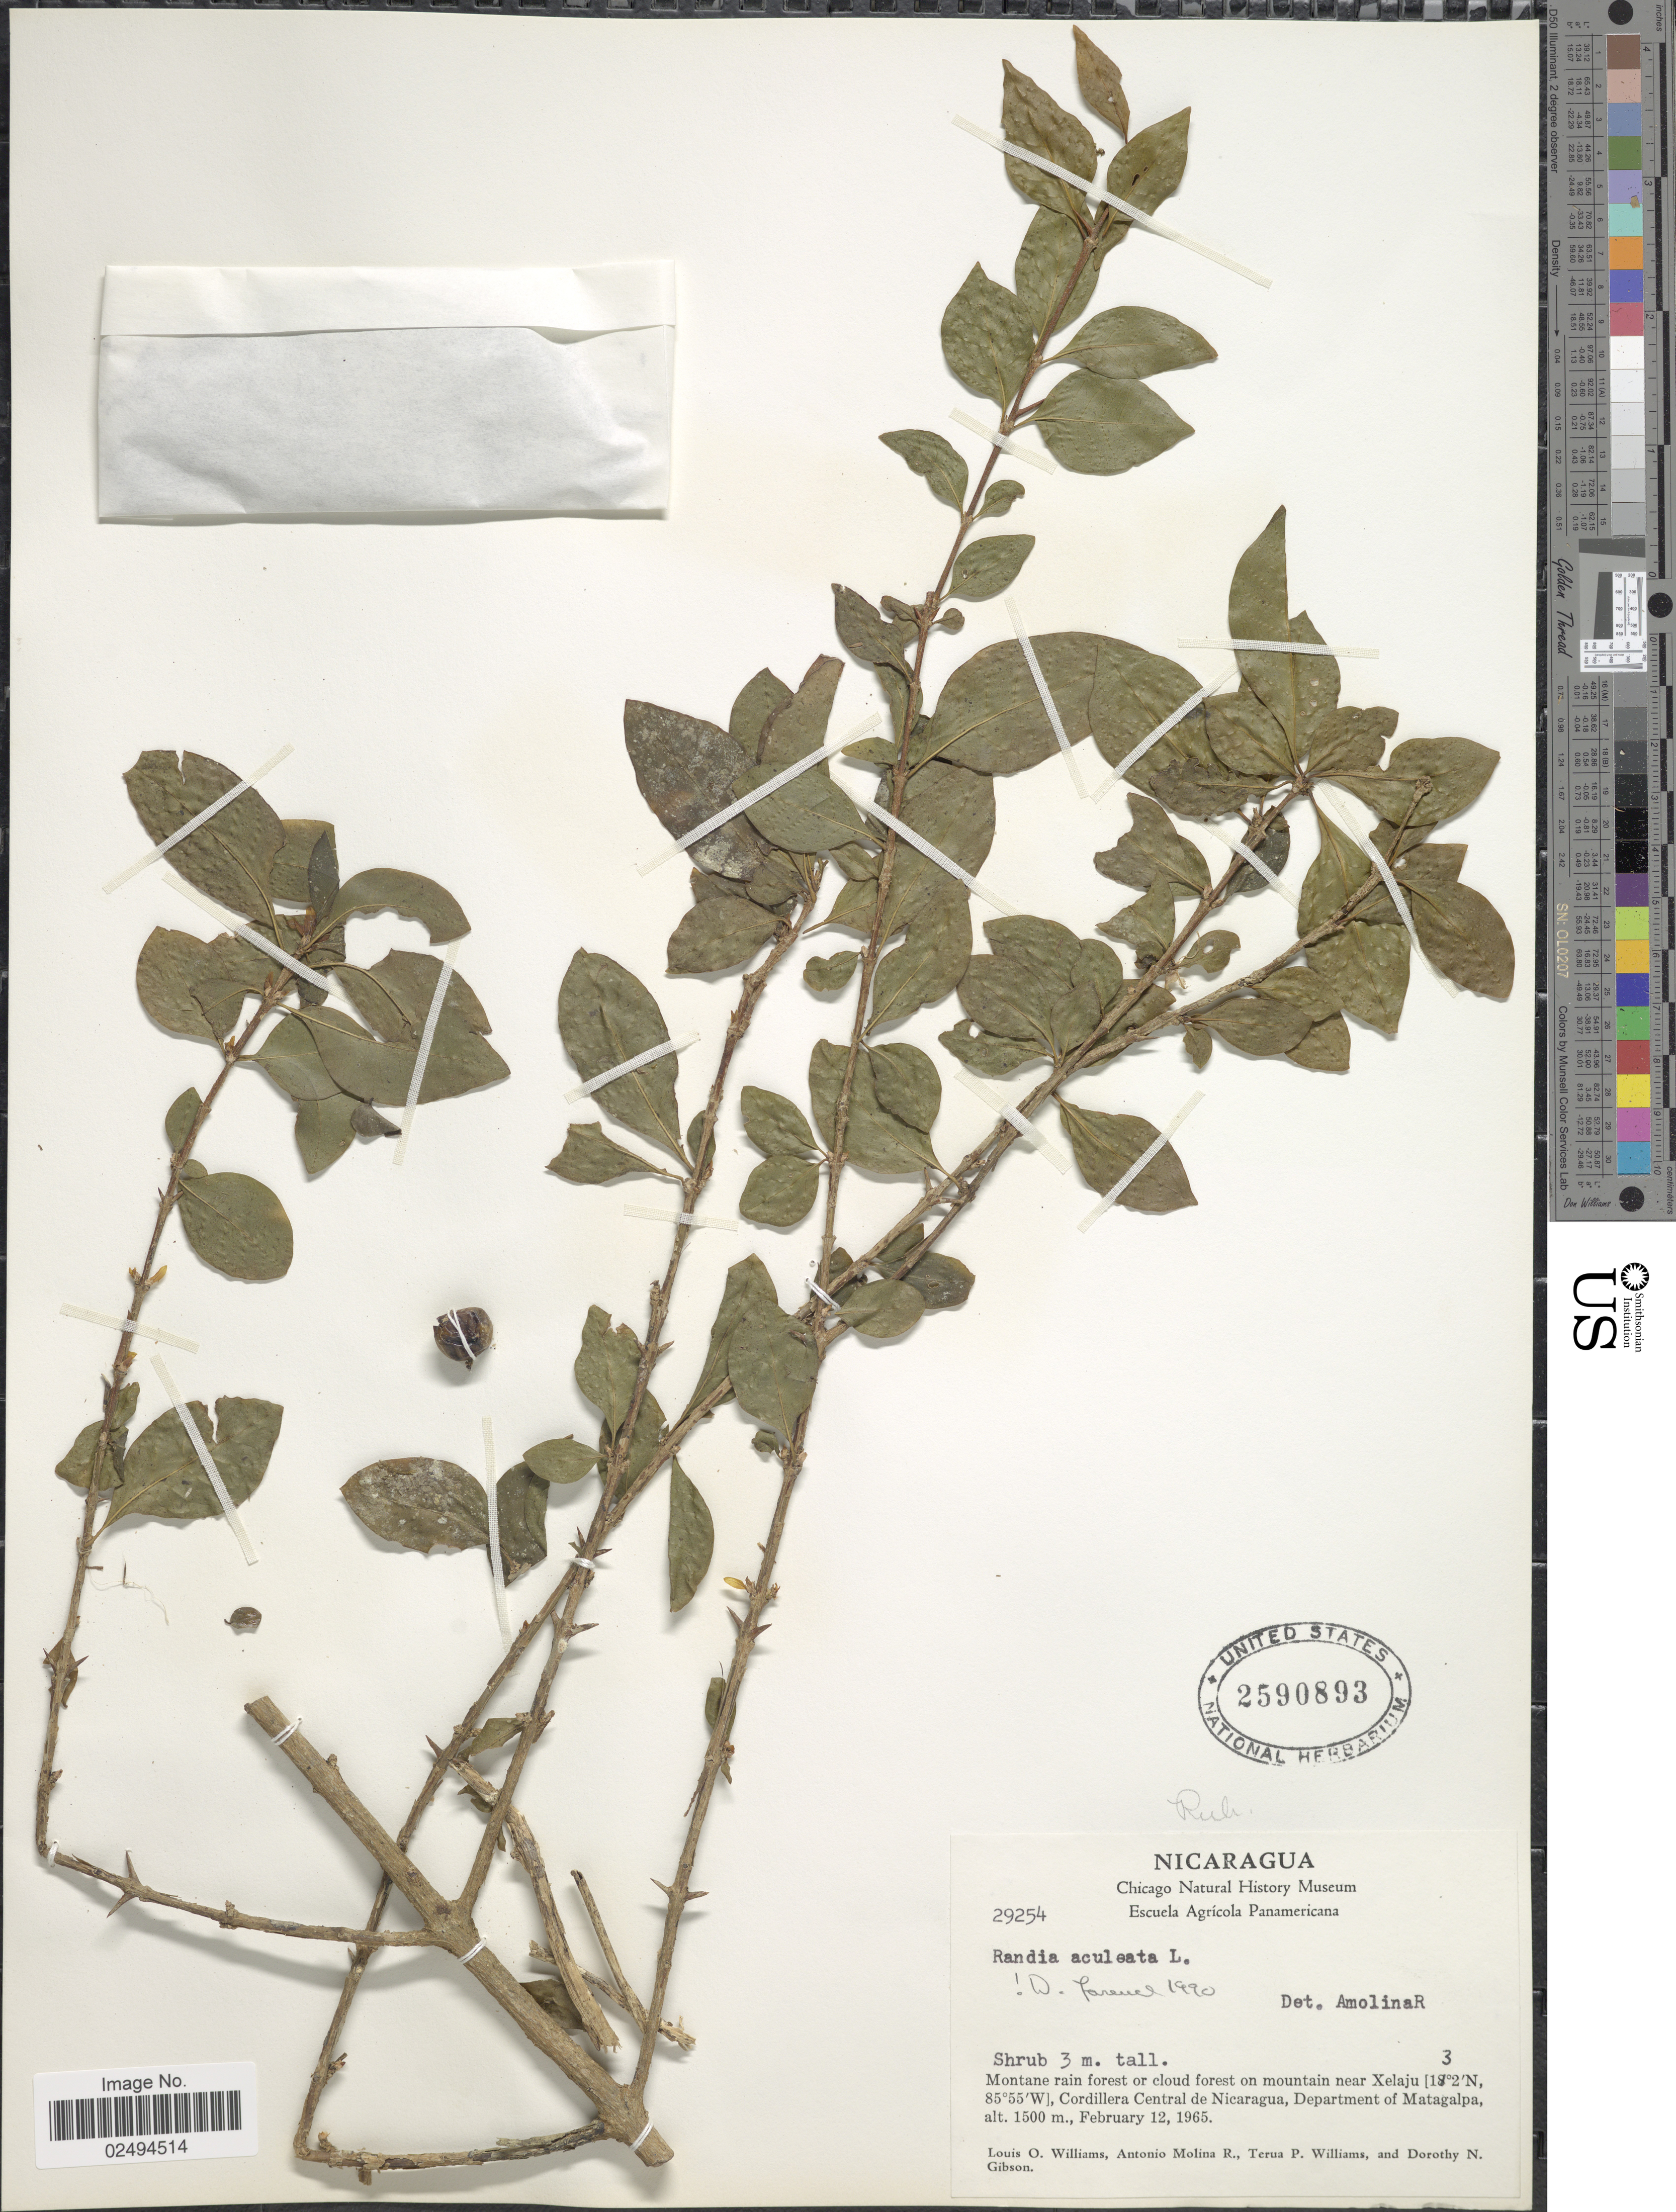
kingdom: Plantae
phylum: Tracheophyta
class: Magnoliopsida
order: Gentianales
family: Rubiaceae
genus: Randia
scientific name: Randia aculeata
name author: L.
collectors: L. O. Williams, A. Molina R., T. P. Williams & D. N. Gibson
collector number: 29254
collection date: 1965-02-12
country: Nicaragua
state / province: Matagalpa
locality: Montane rain forest or cloud forest on mountain near Xelaju. Cordillera Central de Nicaragua, Department of Matagalpa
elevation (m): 1500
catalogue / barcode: US 2590893